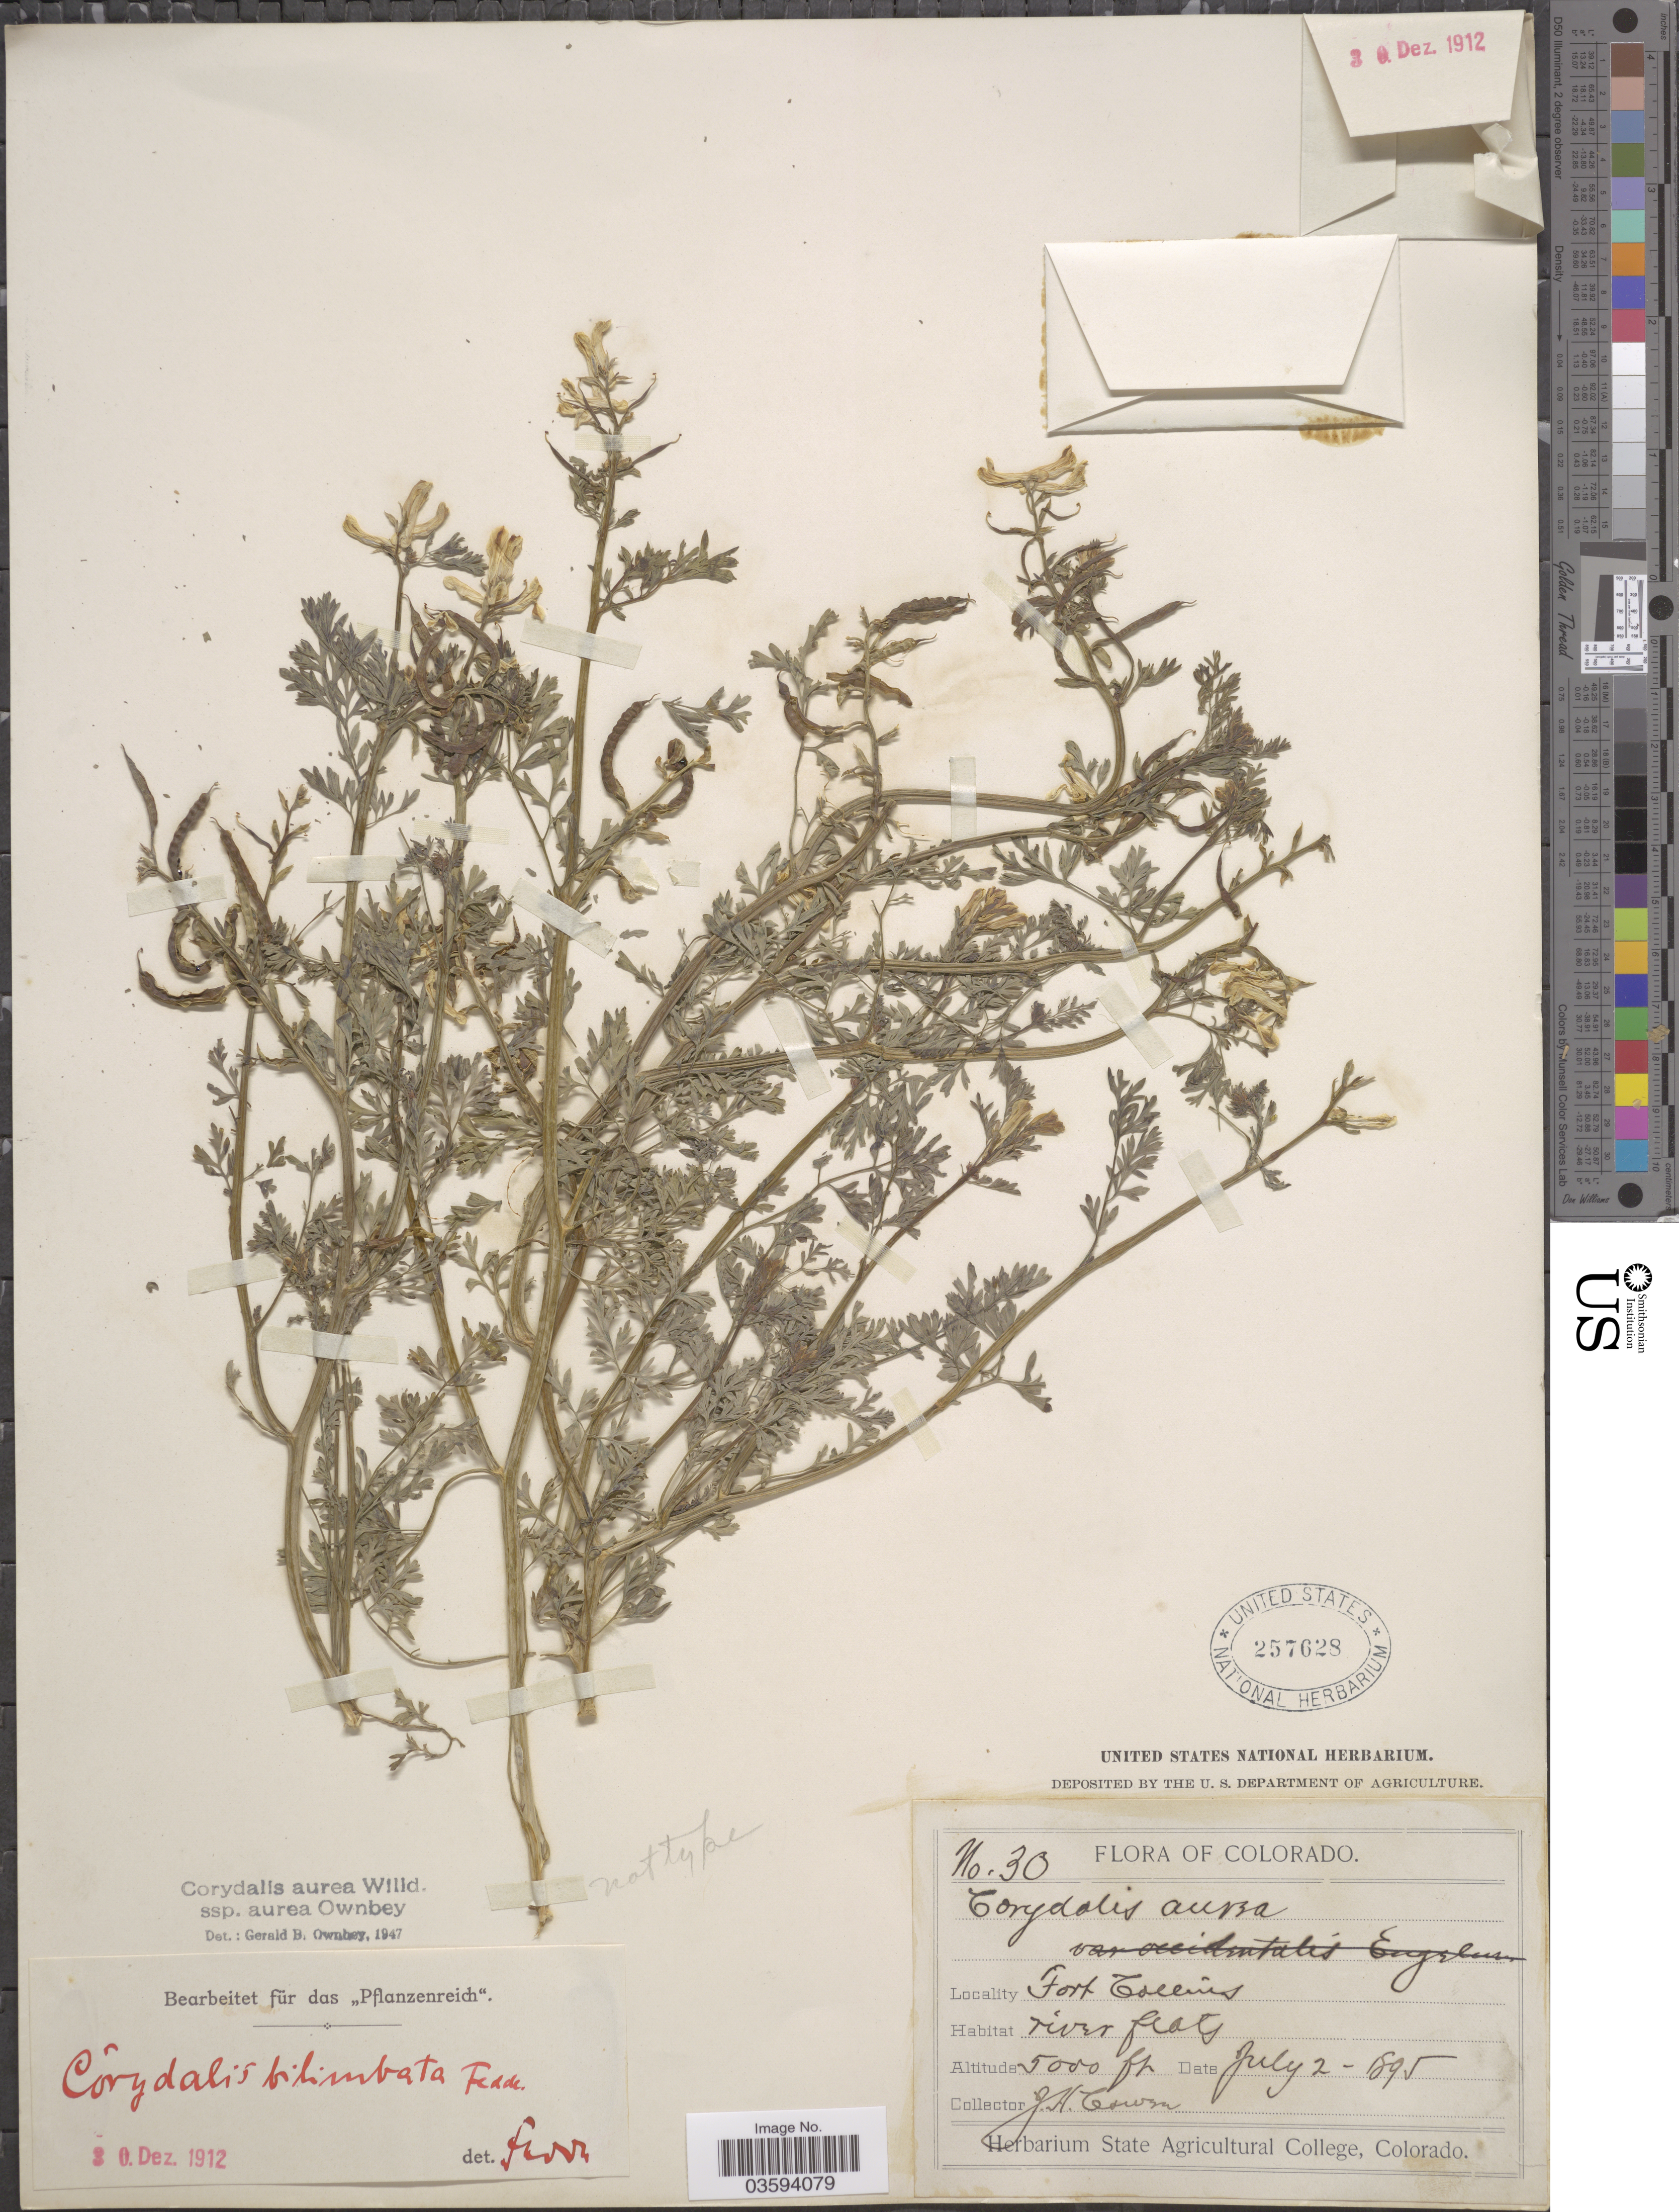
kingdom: Plantae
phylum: Tracheophyta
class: Magnoliopsida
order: Ranunculales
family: Papaveraceae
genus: Corydalis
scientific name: Corydalis aurea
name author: Willd.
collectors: J. H. Cowen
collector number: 30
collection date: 1895-07-02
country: United States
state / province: Colorado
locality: Fort Collins. River flats.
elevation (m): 1524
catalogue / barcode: US 257628